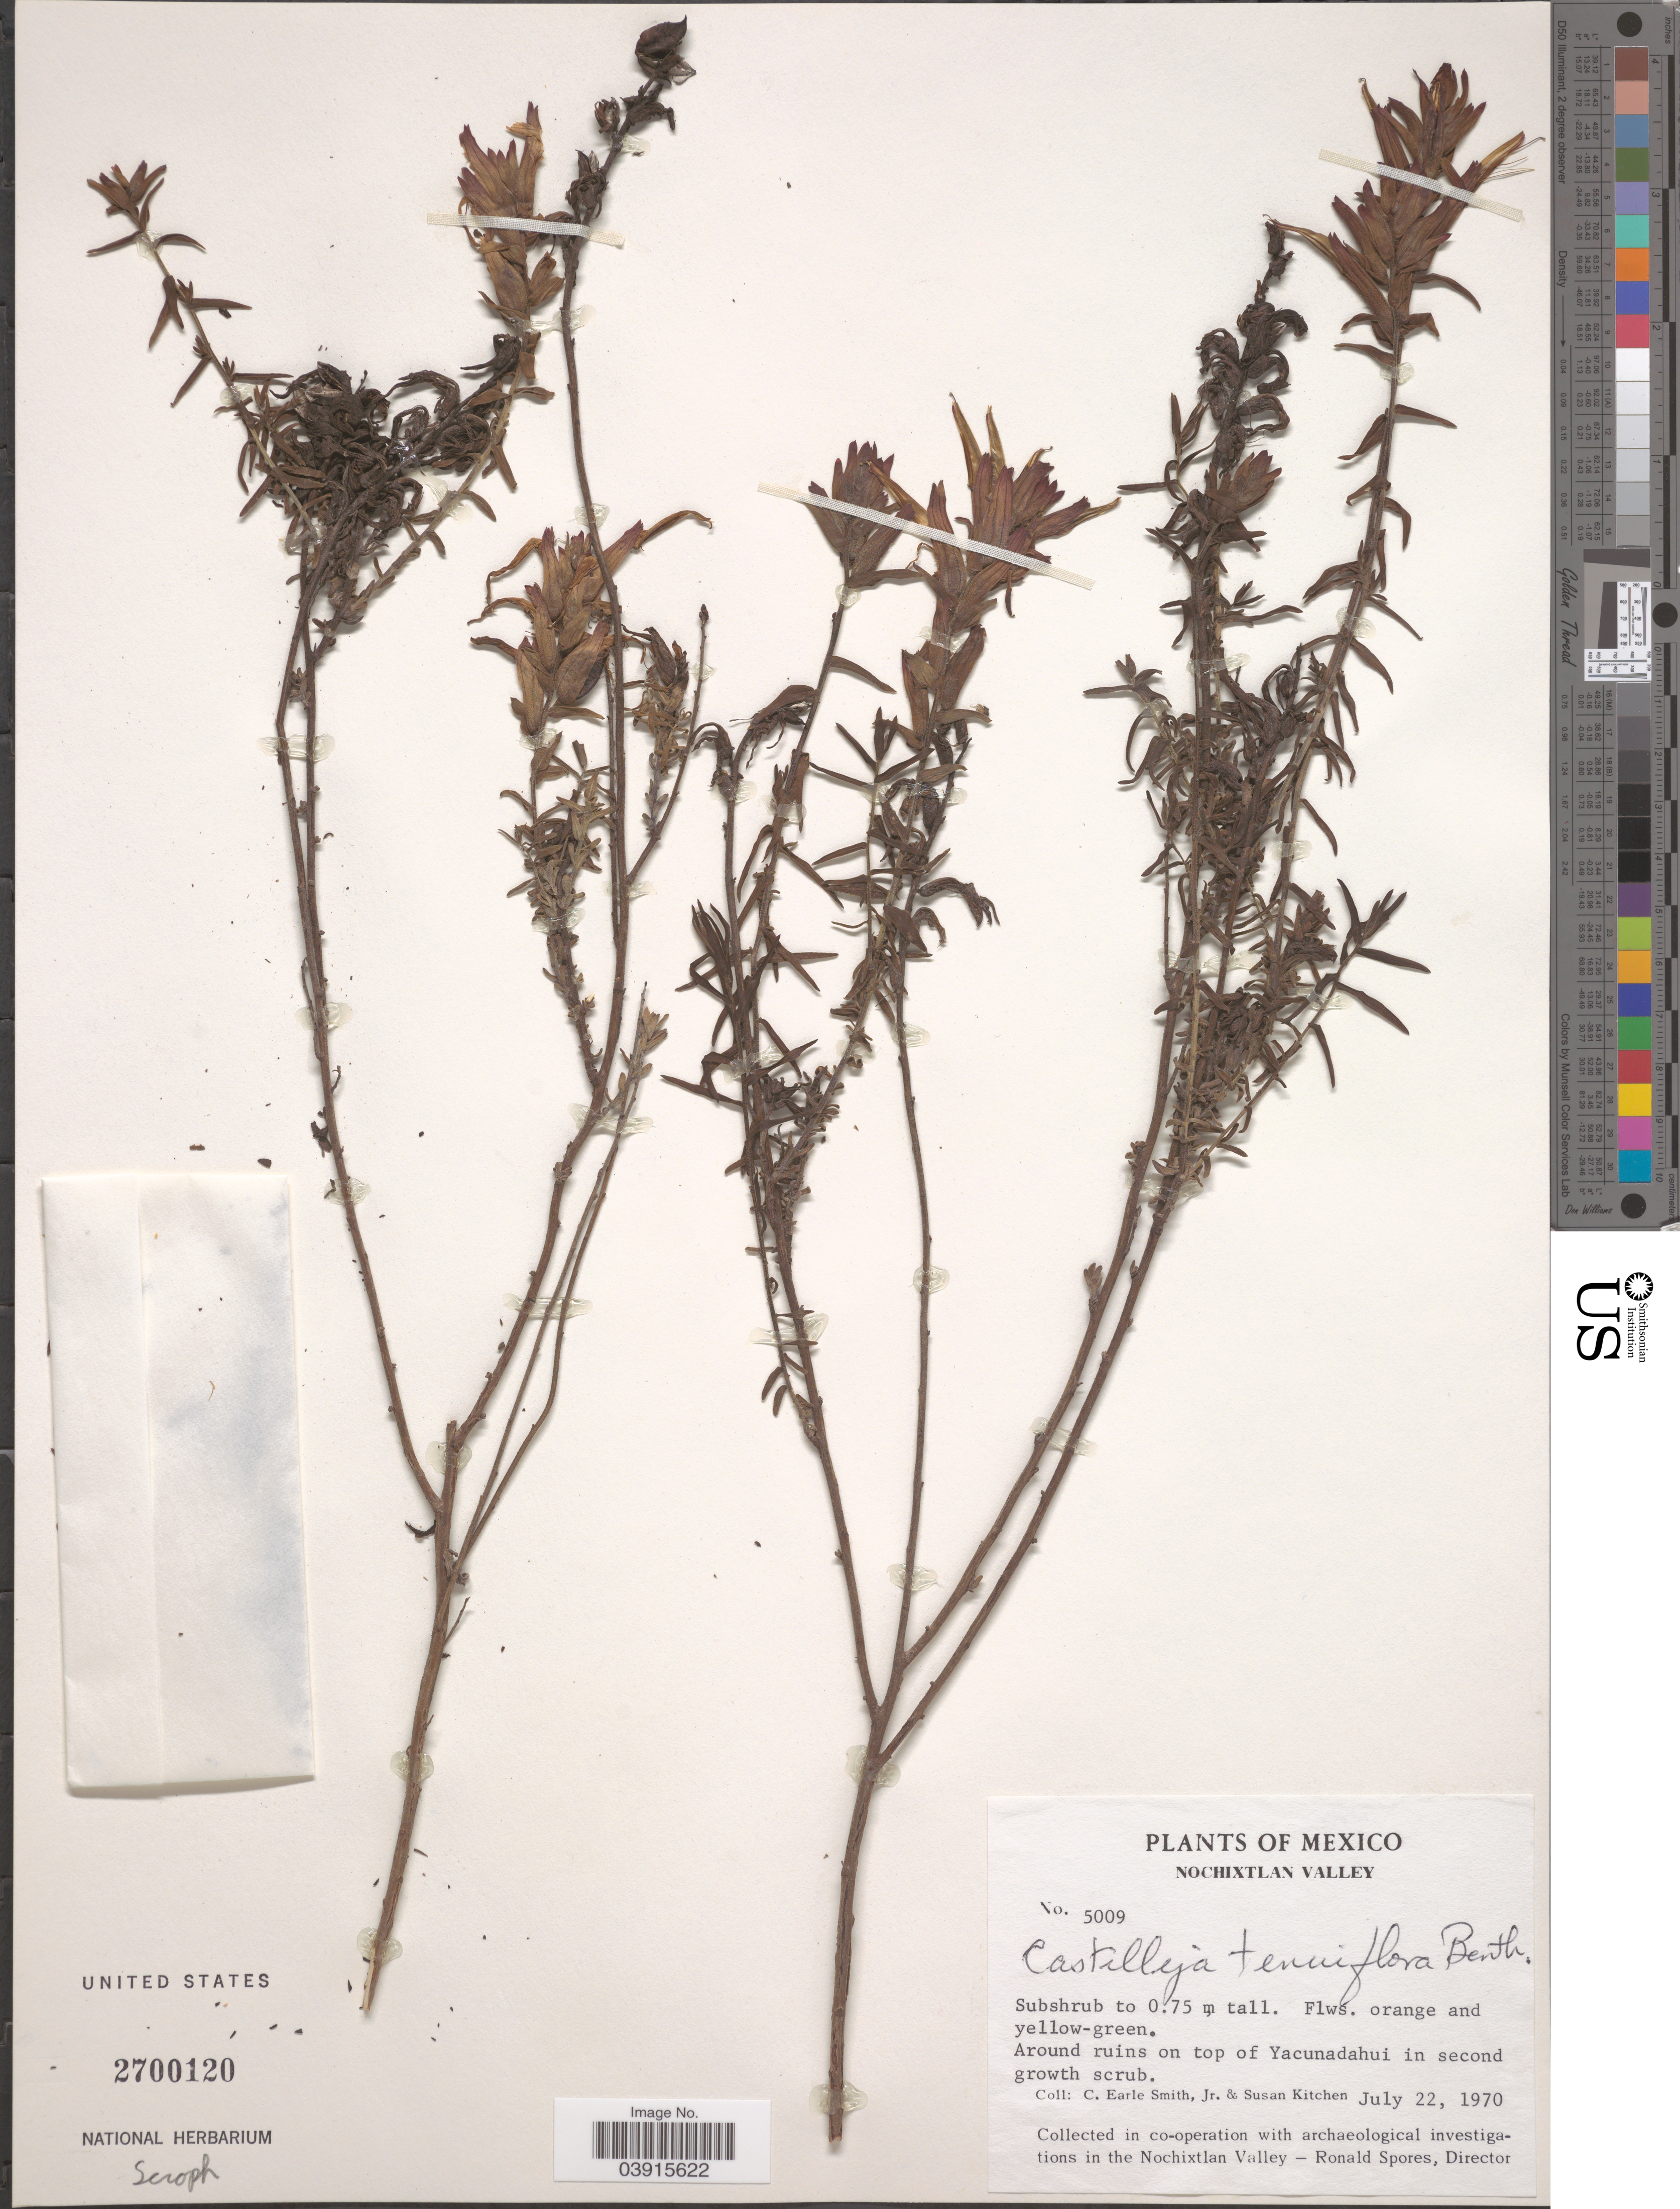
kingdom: Plantae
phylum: Tracheophyta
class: Magnoliopsida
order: Lamiales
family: Orobanchaceae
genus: Castilleja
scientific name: Castilleja tenuiflora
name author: Benth.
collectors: C. E. Smith Jr. & S. Kitchen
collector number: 5009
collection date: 1970-07-22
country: Mexico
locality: Nochixtlan Valley. Around ruins on top of Yacunadahui.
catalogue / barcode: US 2700120